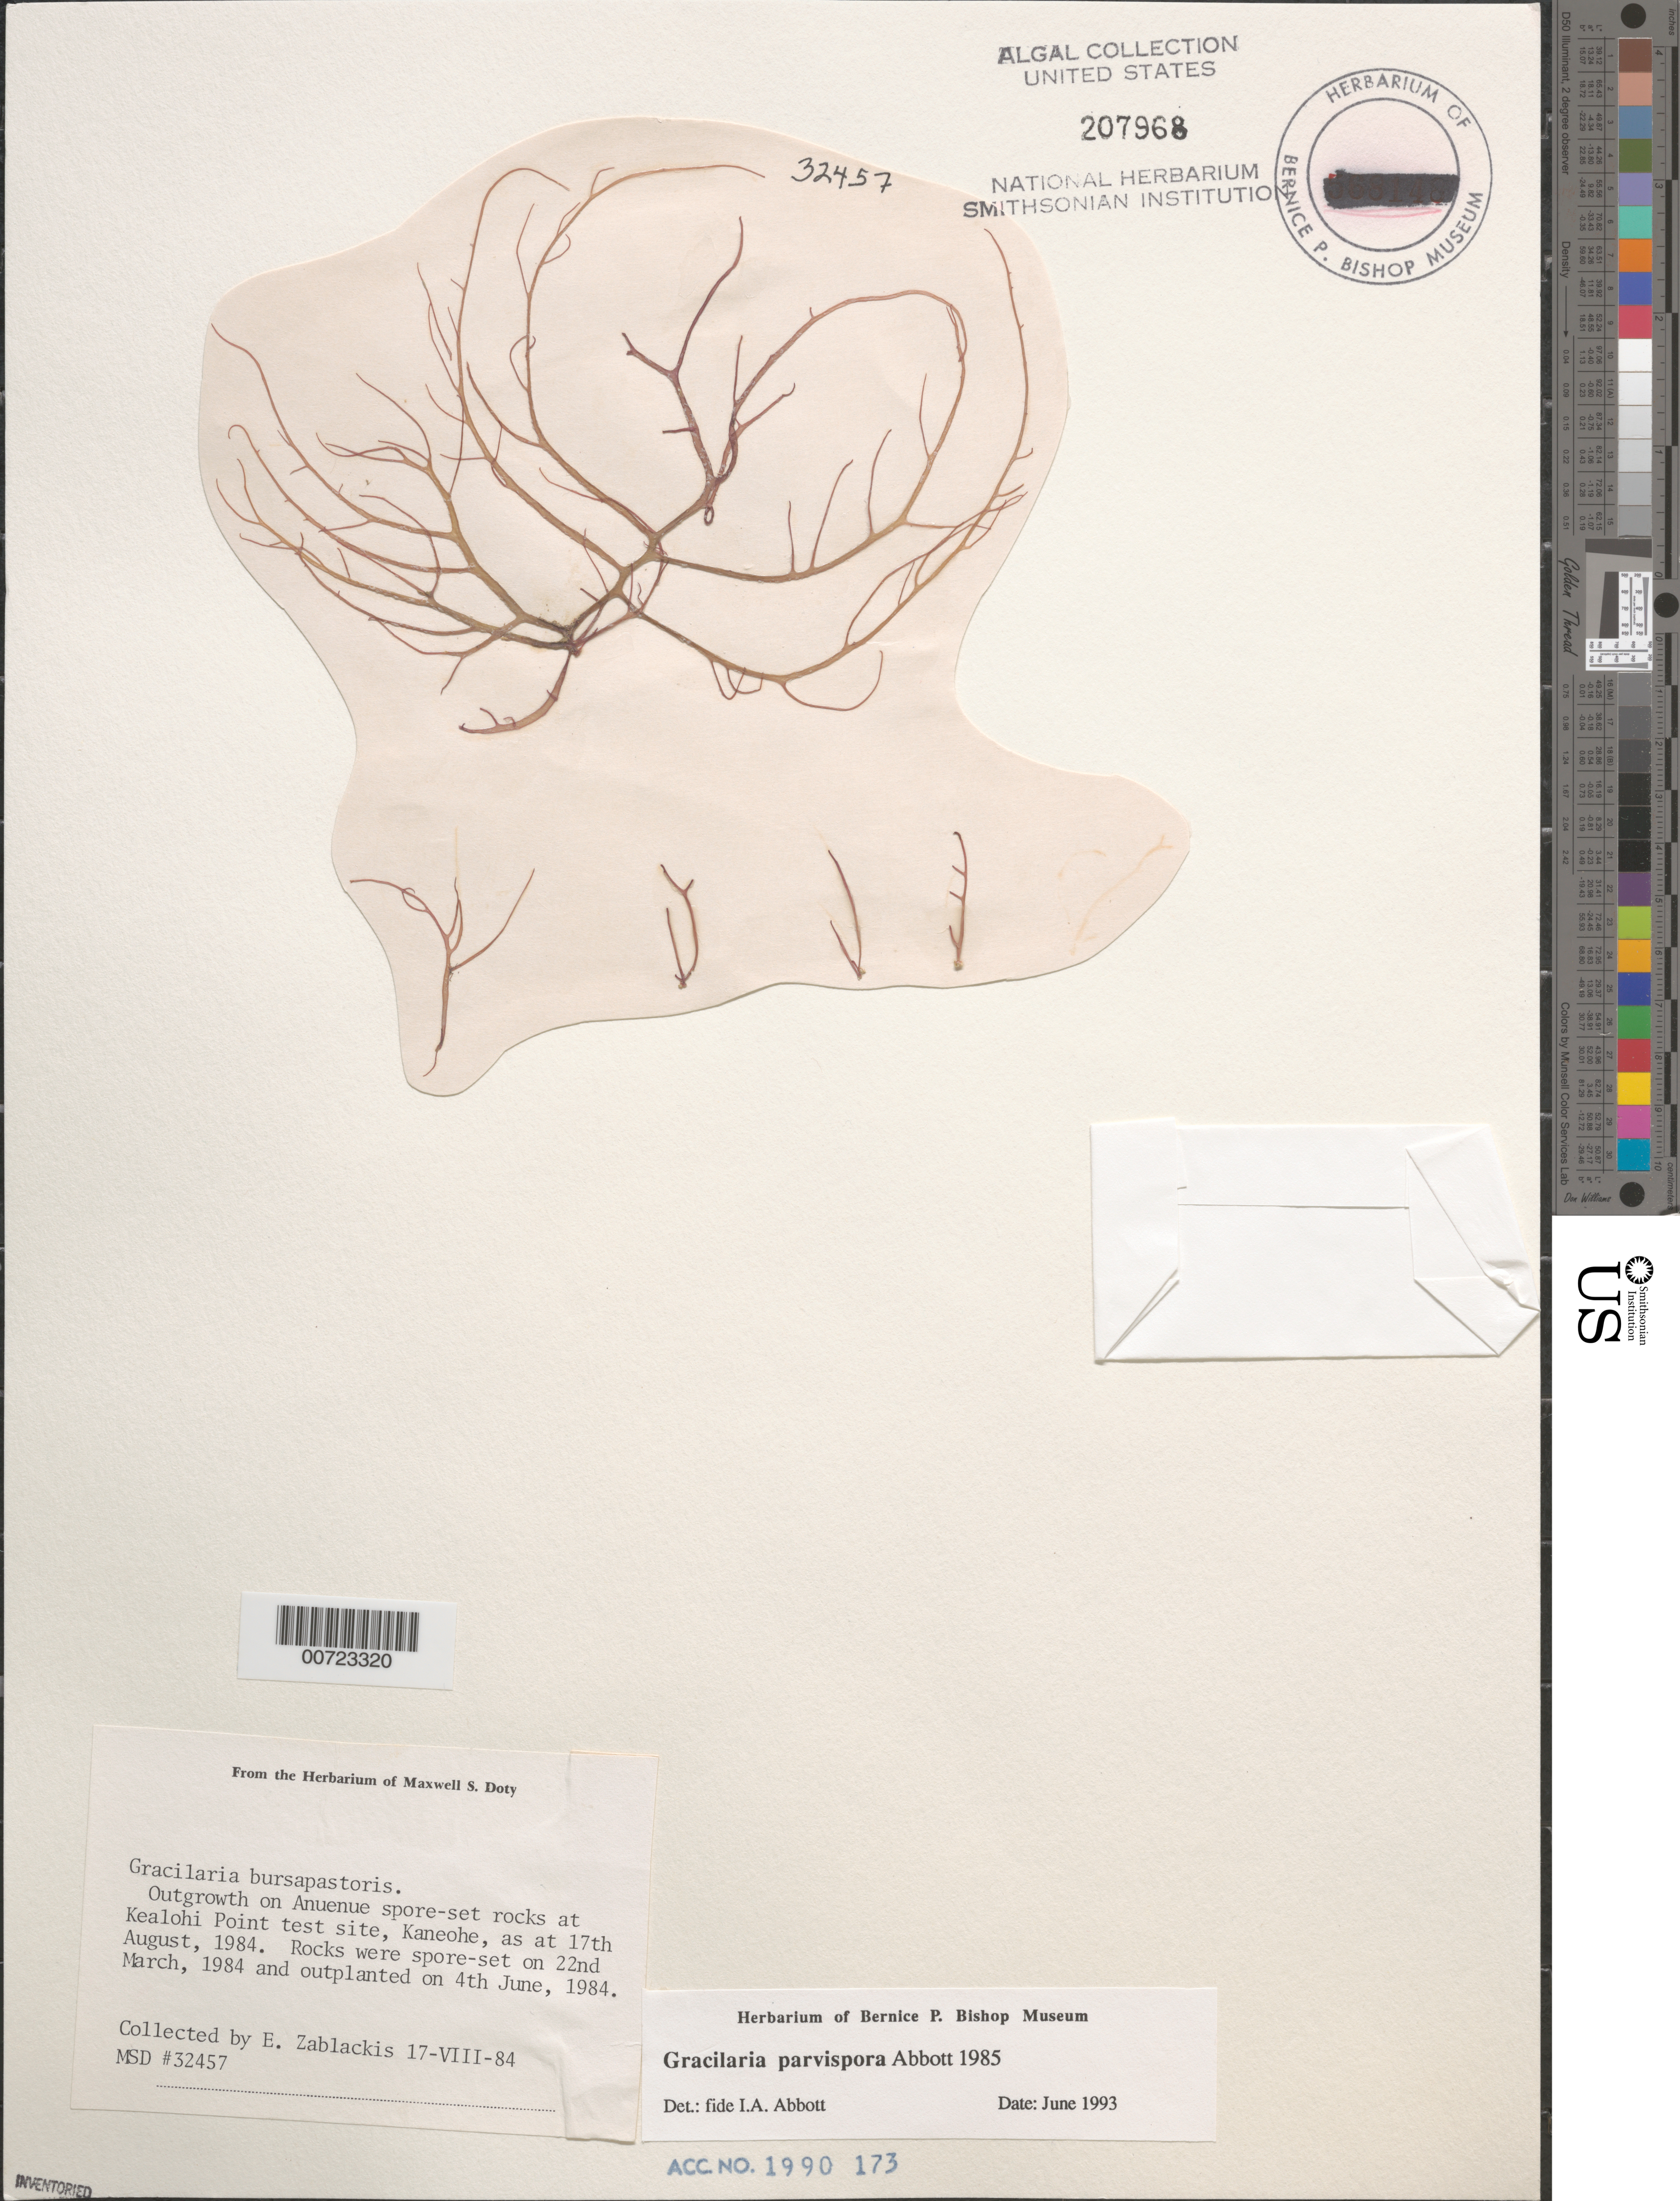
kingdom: Plantae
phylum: Rhodophyta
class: Florideophyceae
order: Gracilariales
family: Gracilariaceae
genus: Gracilaria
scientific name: Gracilaria parvispora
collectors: E. Zablackis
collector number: MSD 32457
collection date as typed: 17 Aug 1984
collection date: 1984-08-17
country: United States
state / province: Hawaii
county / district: Honolulu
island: Oahu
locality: Kaneohe, Kealohi Point test site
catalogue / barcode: US 207968